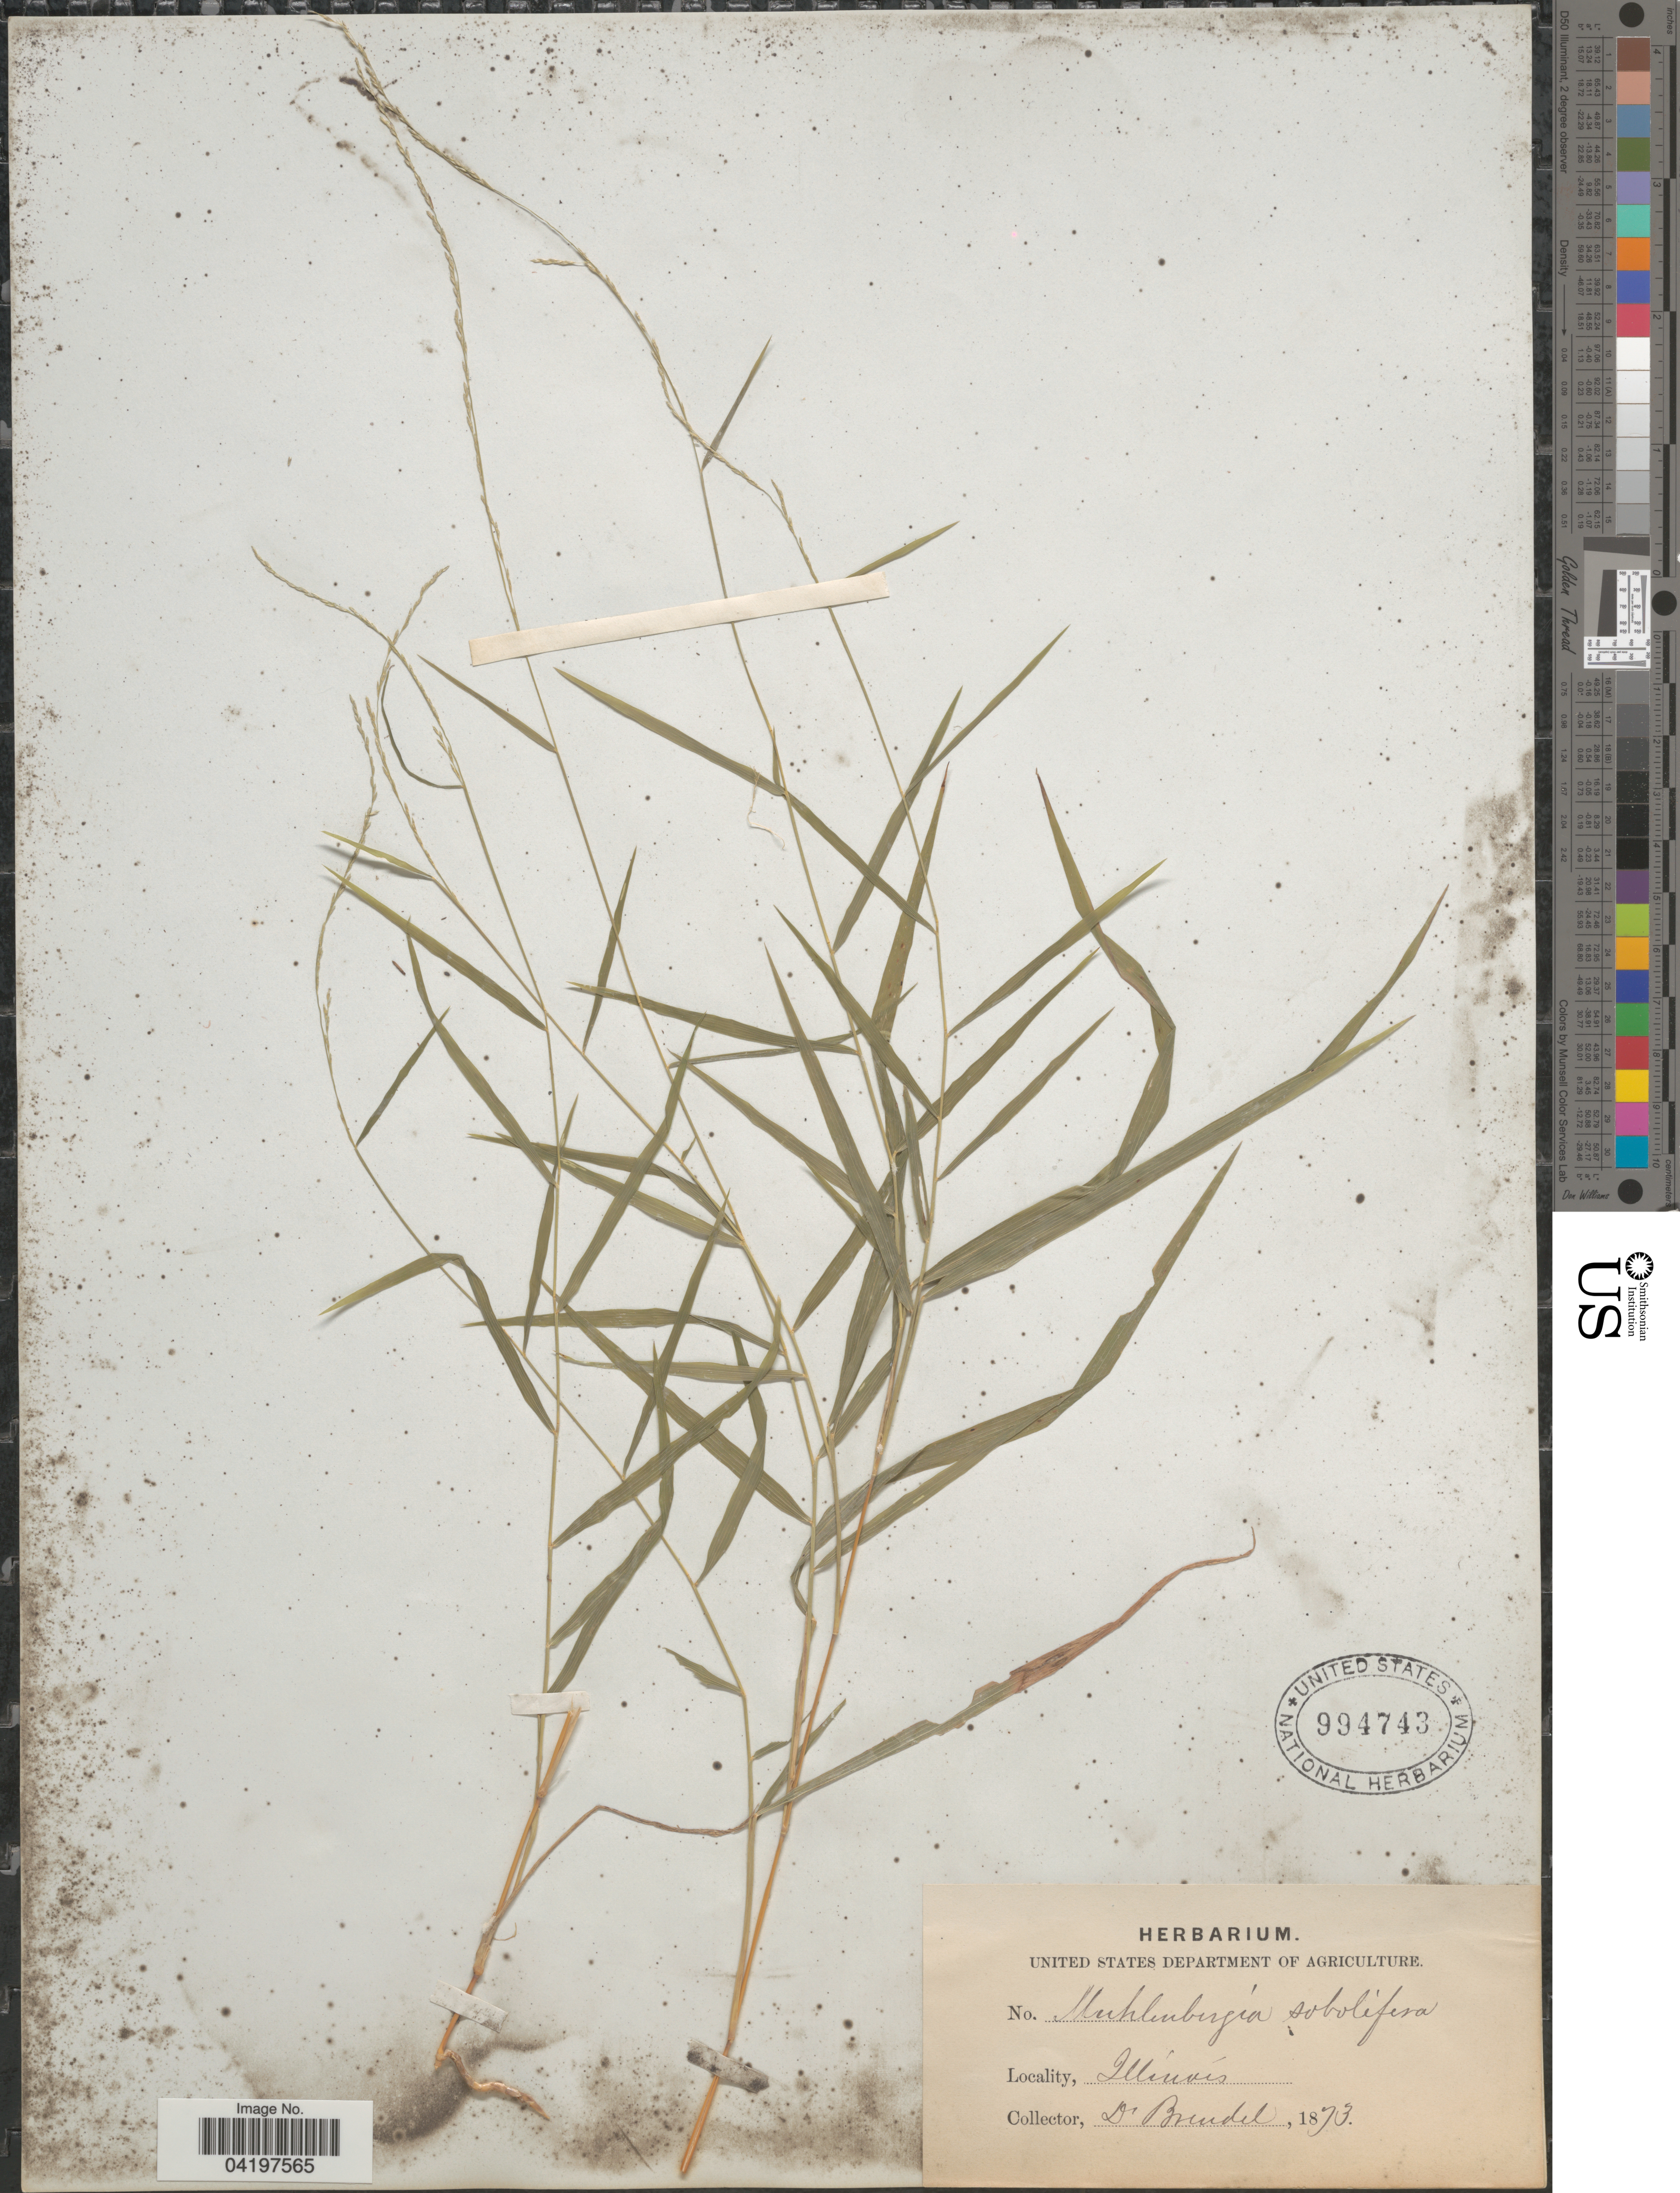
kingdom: Plantae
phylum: Tracheophyta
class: Liliopsida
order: Poales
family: Poaceae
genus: Muhlenbergia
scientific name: Muhlenbergia sobolifera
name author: (Muhl. ex Willd.) Trin.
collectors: -. Brendel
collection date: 1873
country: United States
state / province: Illinois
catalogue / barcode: US 994743